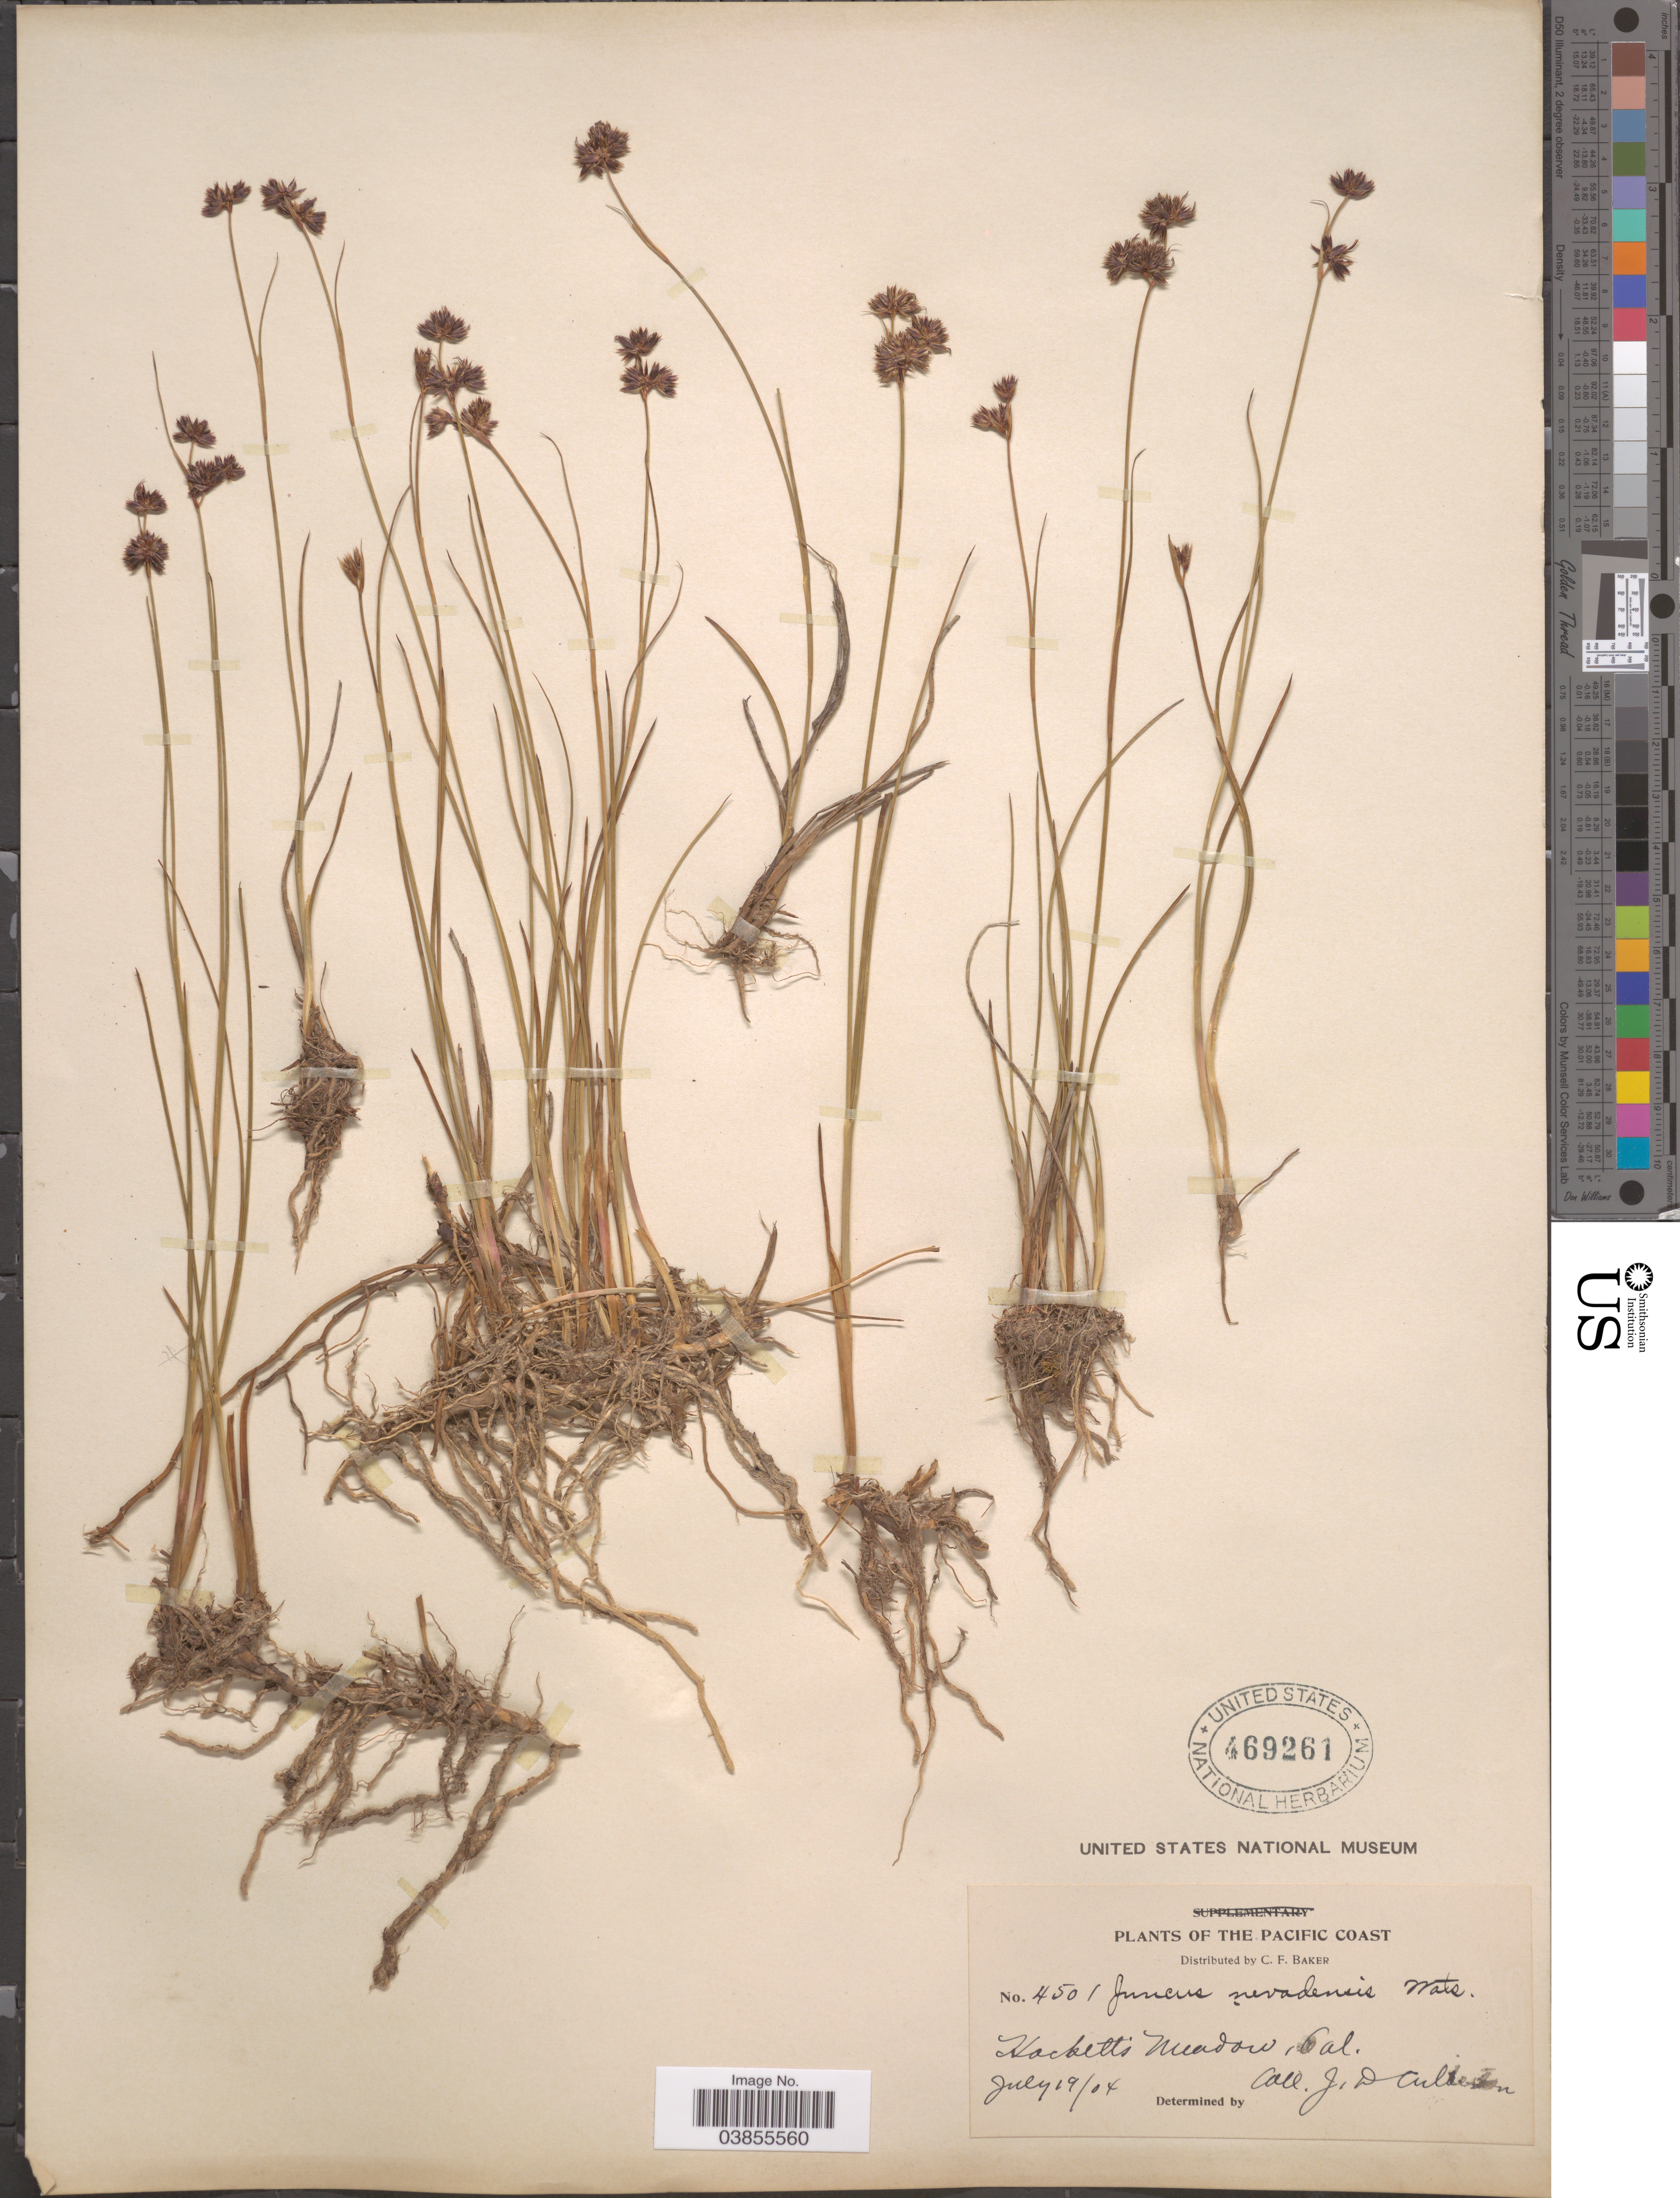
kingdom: Plantae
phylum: Tracheophyta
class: Liliopsida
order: Poales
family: Juncaceae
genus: Juncus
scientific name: Juncus nevadensis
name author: S. Watson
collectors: J. Culbertson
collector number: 4501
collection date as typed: Transcribed d/m/y: 19/7/4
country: United States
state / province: California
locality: The Pacific Coast. Hockett's Meadow.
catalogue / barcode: US 469261